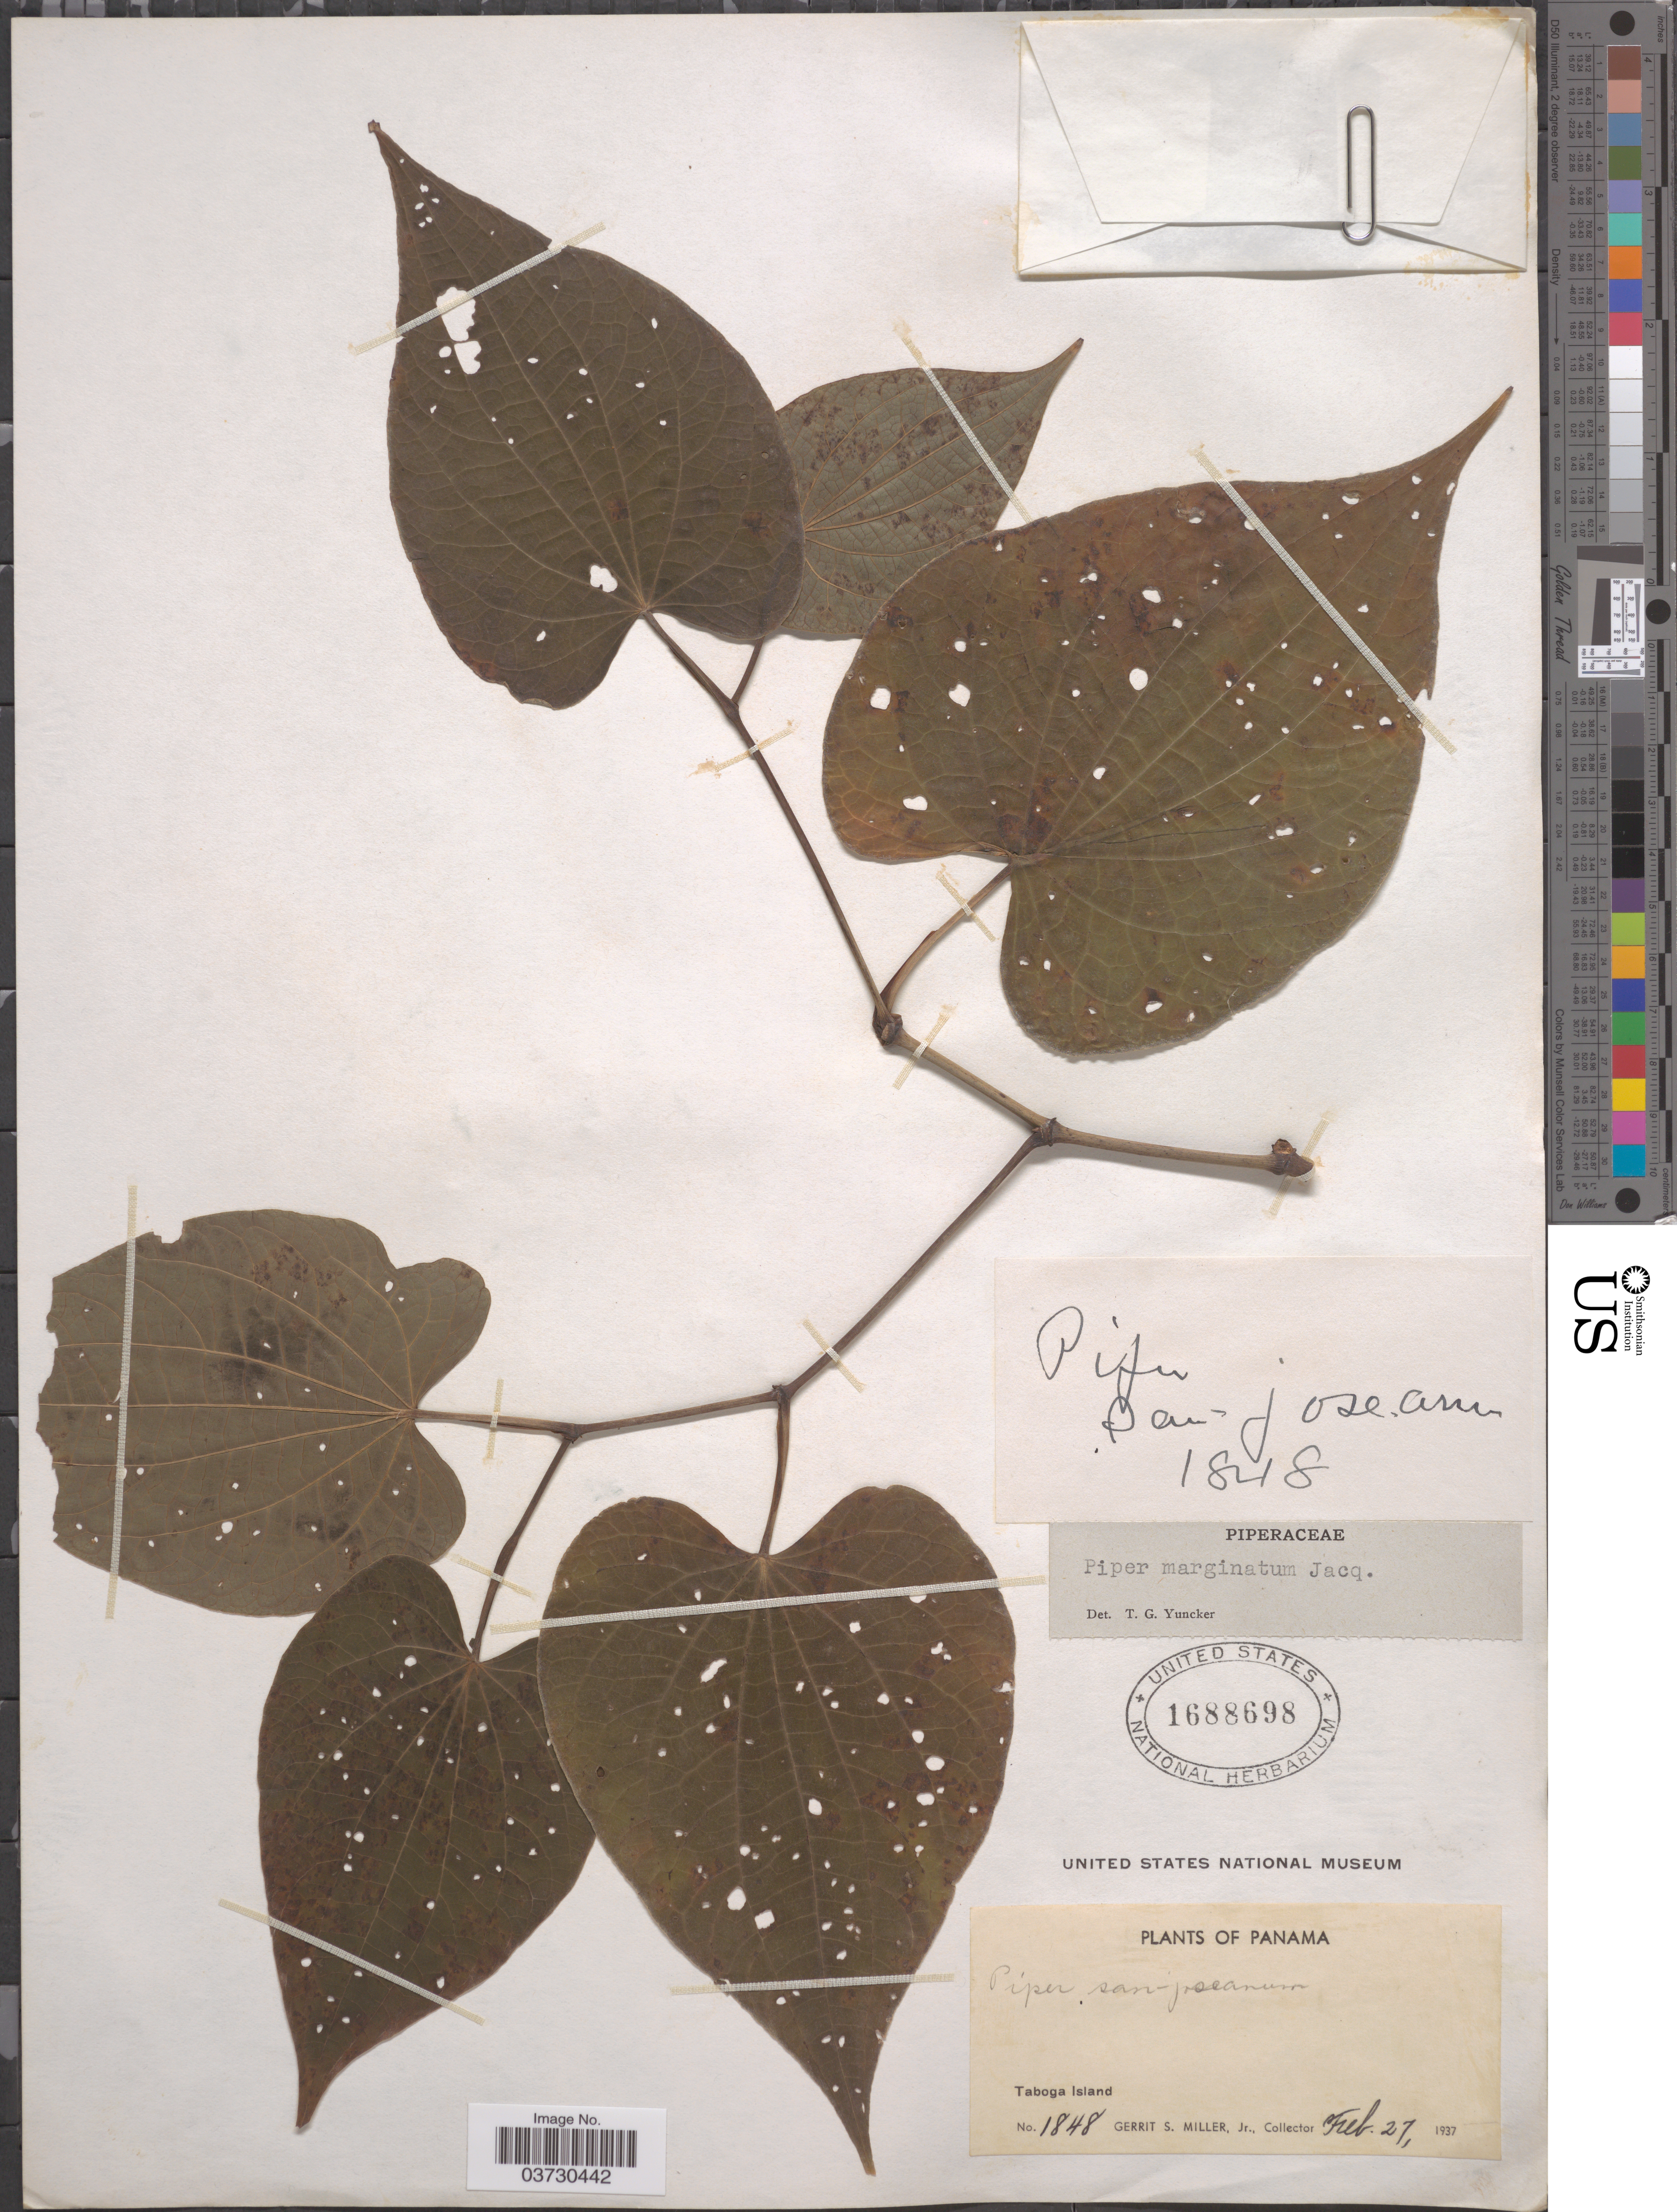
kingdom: Plantae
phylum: Tracheophyta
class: Magnoliopsida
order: Piperales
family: Piperaceae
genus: Piper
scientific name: Piper marginatum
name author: Jacq.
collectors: G. S. Miller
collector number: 1848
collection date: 1937-02-27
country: Panama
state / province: Panamá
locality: Taboga Island.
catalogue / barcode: US 1688698